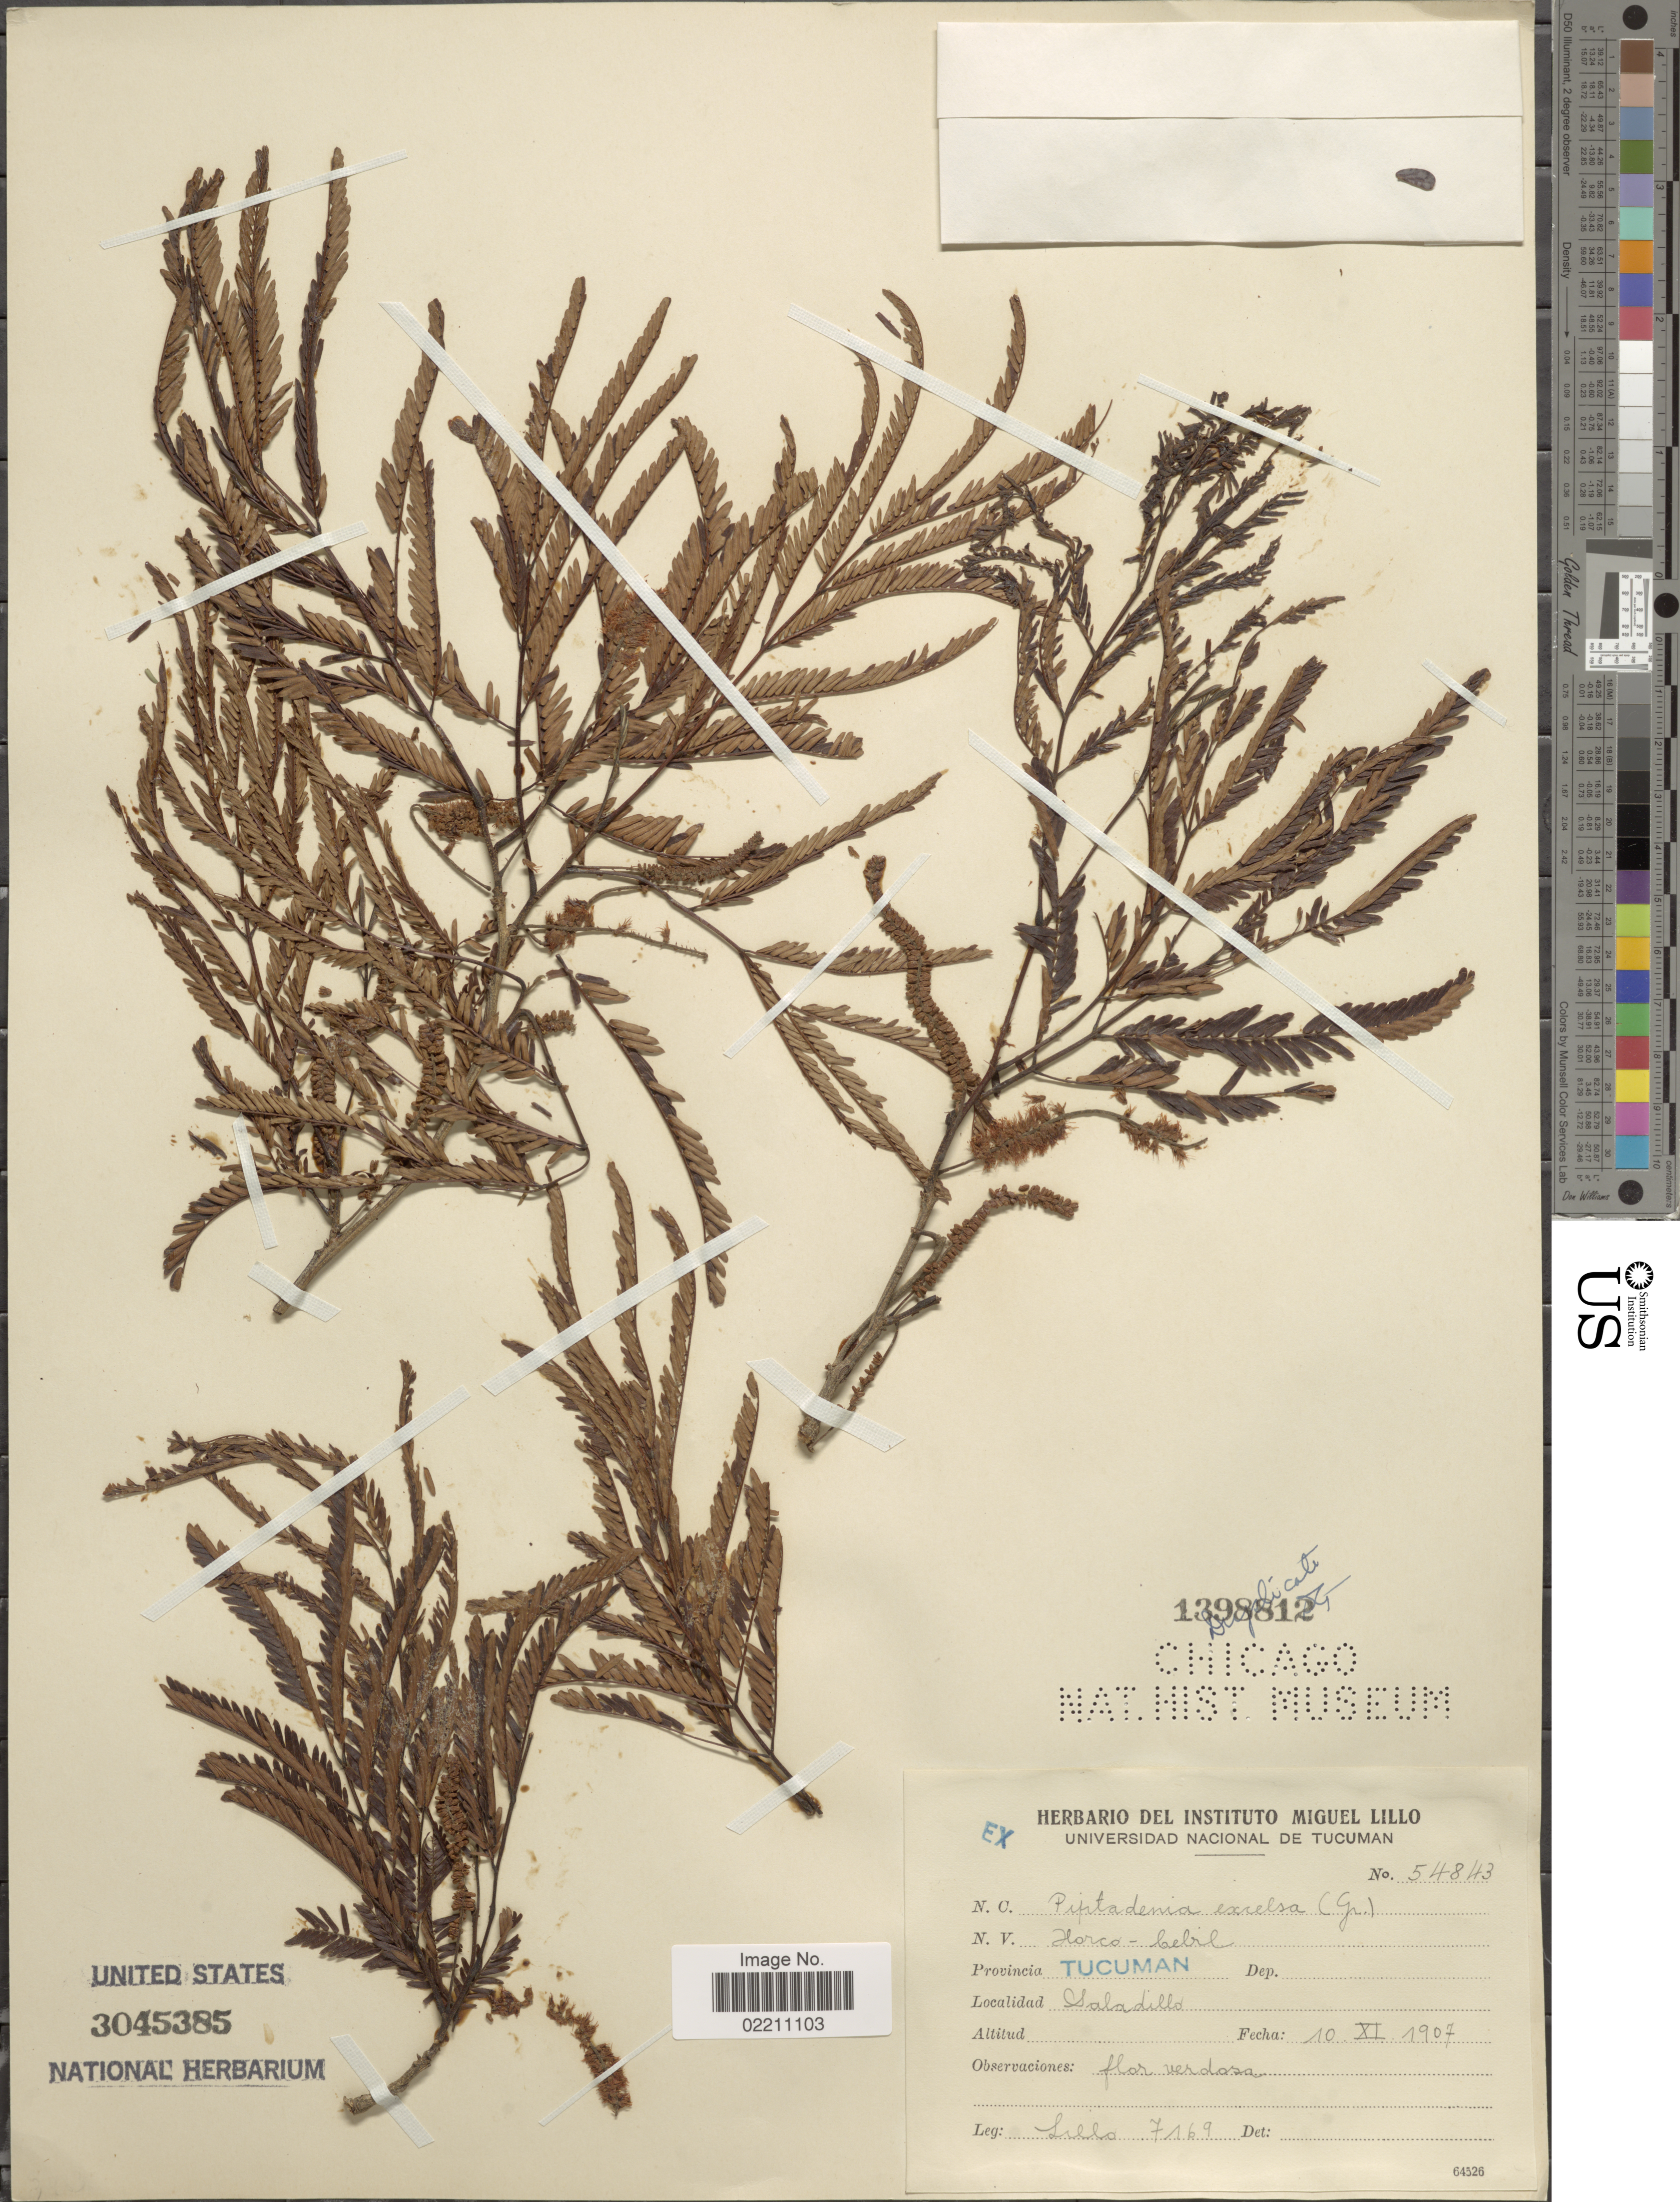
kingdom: Plantae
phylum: Tracheophyta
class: Magnoliopsida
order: Fabales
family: Fabaceae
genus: Parapiptadenia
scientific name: Parapiptadenia excelsa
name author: (Griseb.) Burkart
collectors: -. Lillo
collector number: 54843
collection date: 1907-11-10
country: Argentina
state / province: Tucuman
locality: Provinca Tucuman, Saladilla.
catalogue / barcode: US 3045385